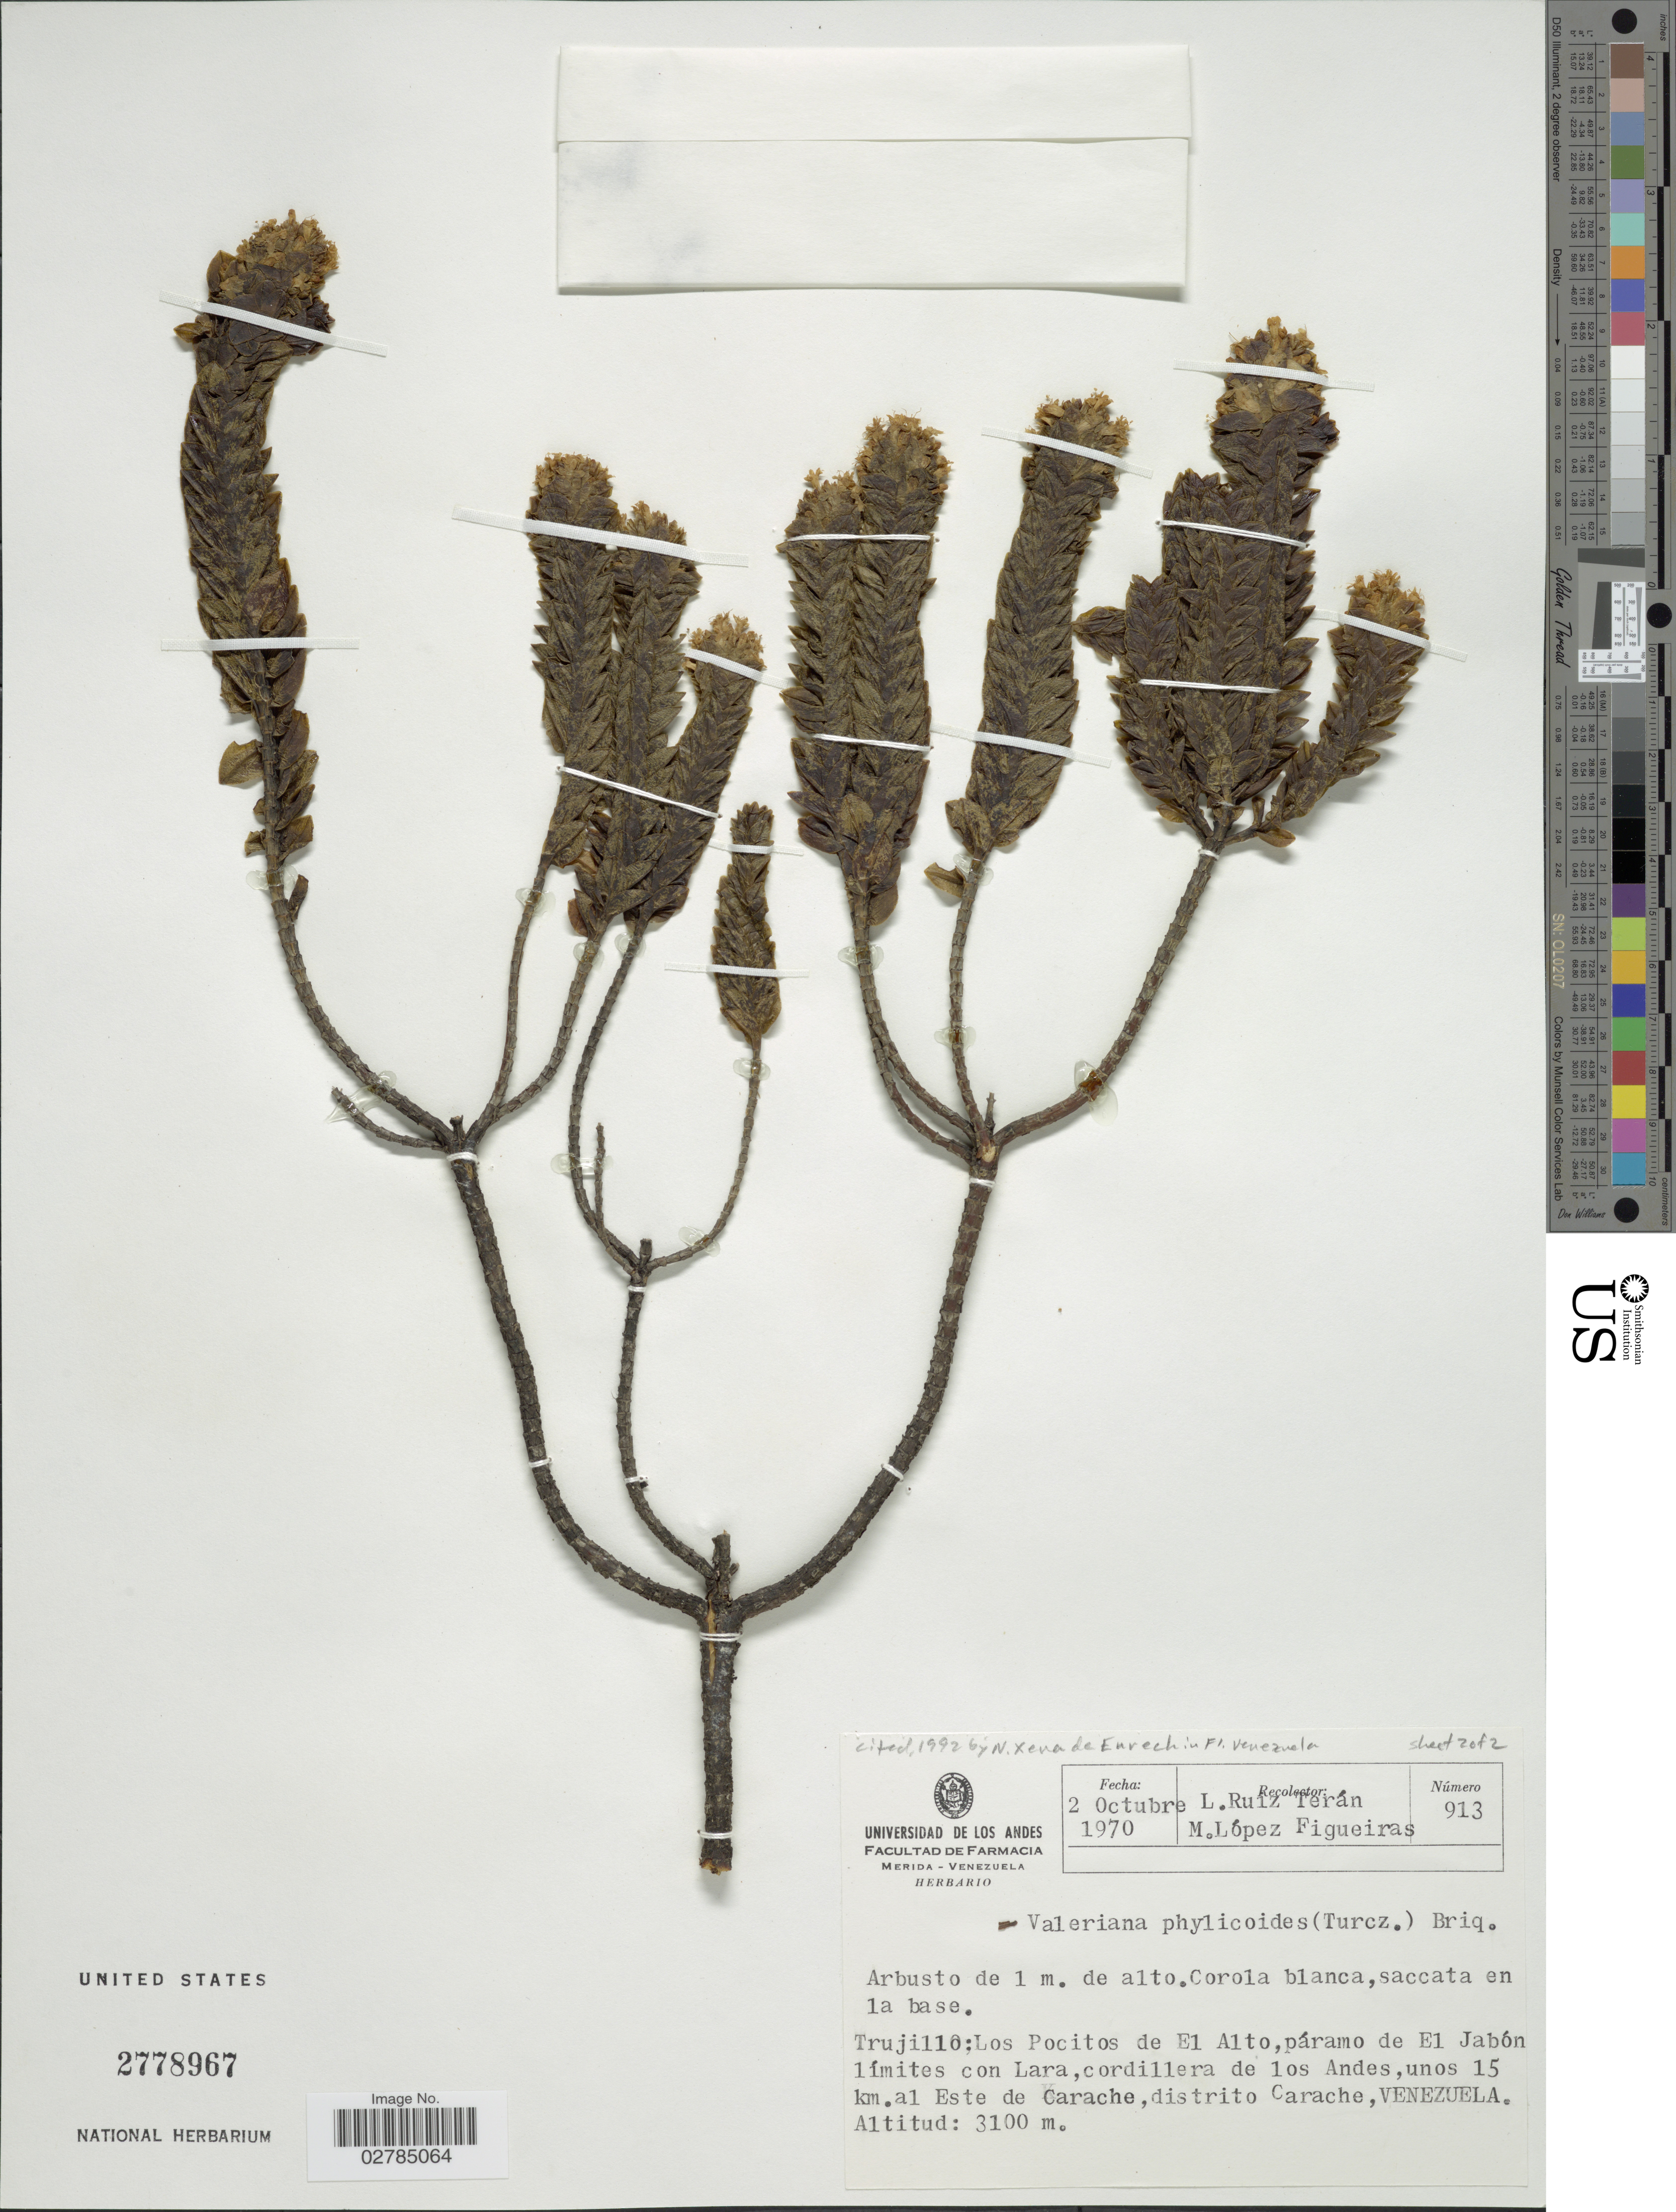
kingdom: Plantae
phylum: Tracheophyta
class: Magnoliopsida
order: Dipsacales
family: Caprifoliaceae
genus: Valeriana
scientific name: Valeriana phylicoides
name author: (Turcz.) Briq.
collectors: L. E. Ruíz-Terán & M. López Figueiras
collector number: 913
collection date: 1970-10-02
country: Venezuela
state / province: Trujillo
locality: Los Pocitos de El Alto, páramo de El Jabón límites con Lara, cordillera de los Andes, unos 15 km. al Este de Carache, distrito Carache.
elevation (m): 3100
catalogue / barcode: US 2778967